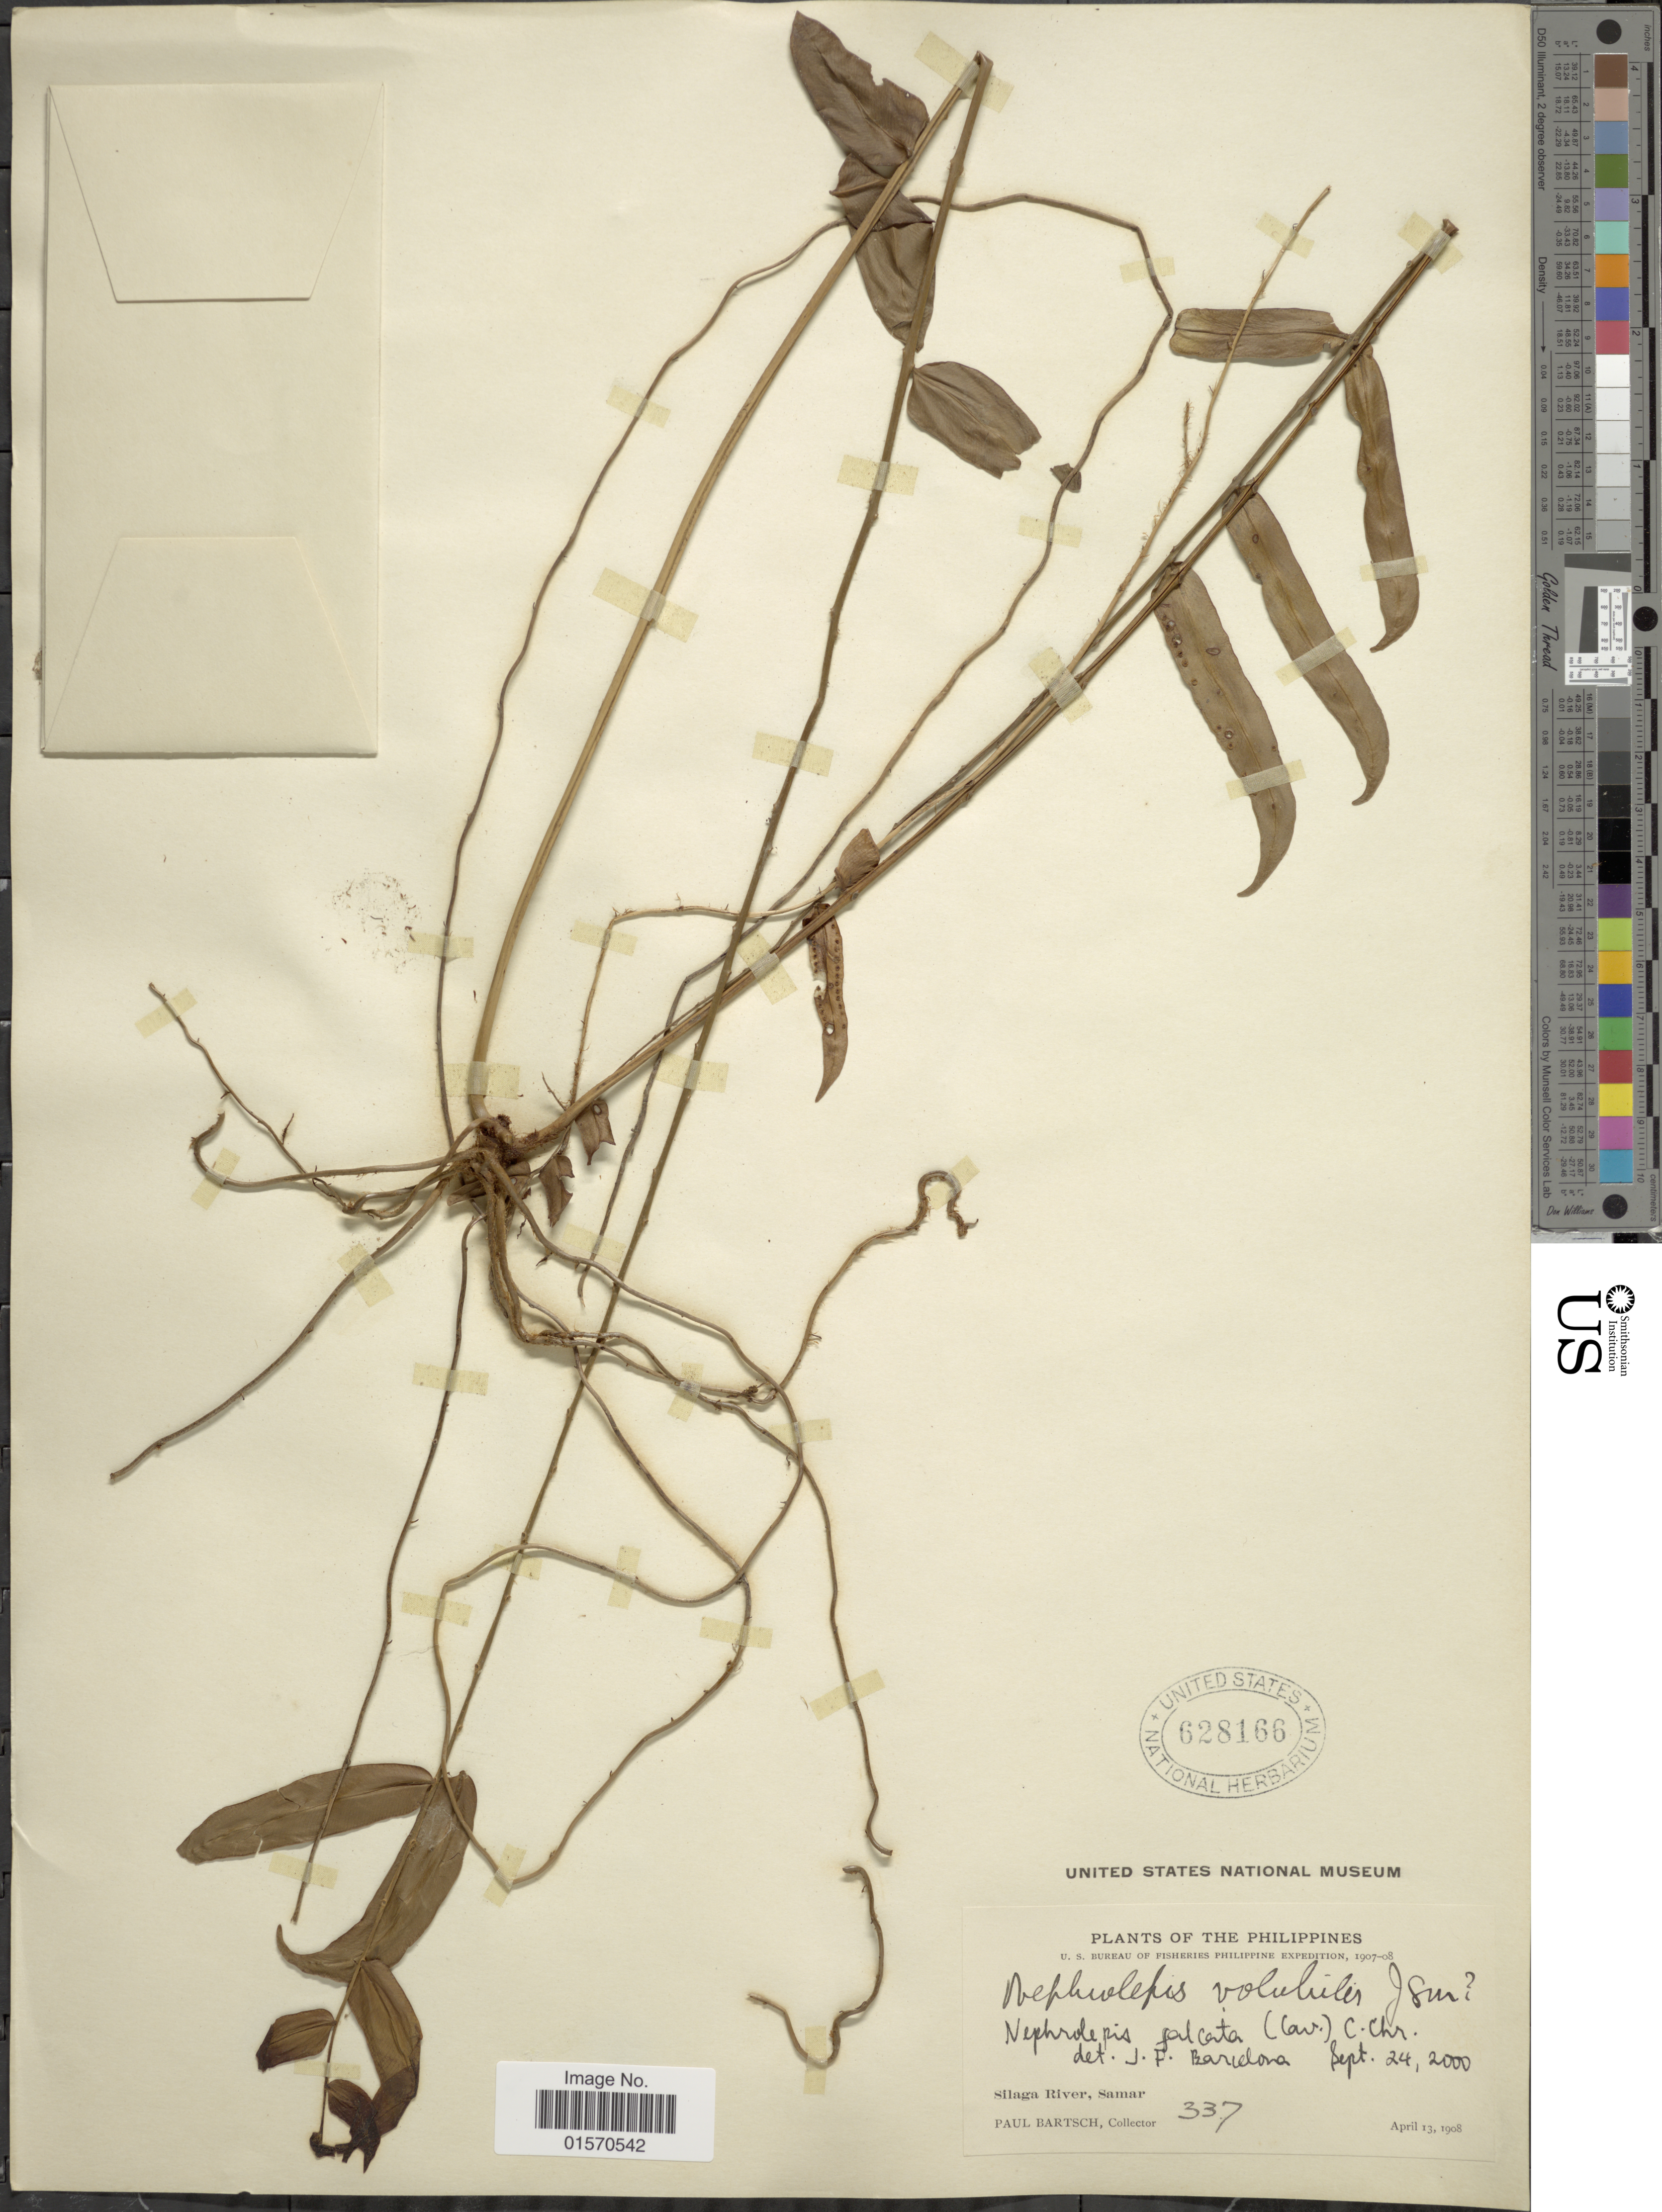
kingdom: Plantae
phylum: Tracheophyta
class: Polypodiopsida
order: Polypodiales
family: Nephrolepidaceae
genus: Nephrolepis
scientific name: Nephrolepis falcata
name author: (Cav.) C. Chr.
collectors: P. Bartsch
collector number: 337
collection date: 1908-04-13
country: Philippines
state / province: Eastern Visayas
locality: Silaga River, Samar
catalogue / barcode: US 628166